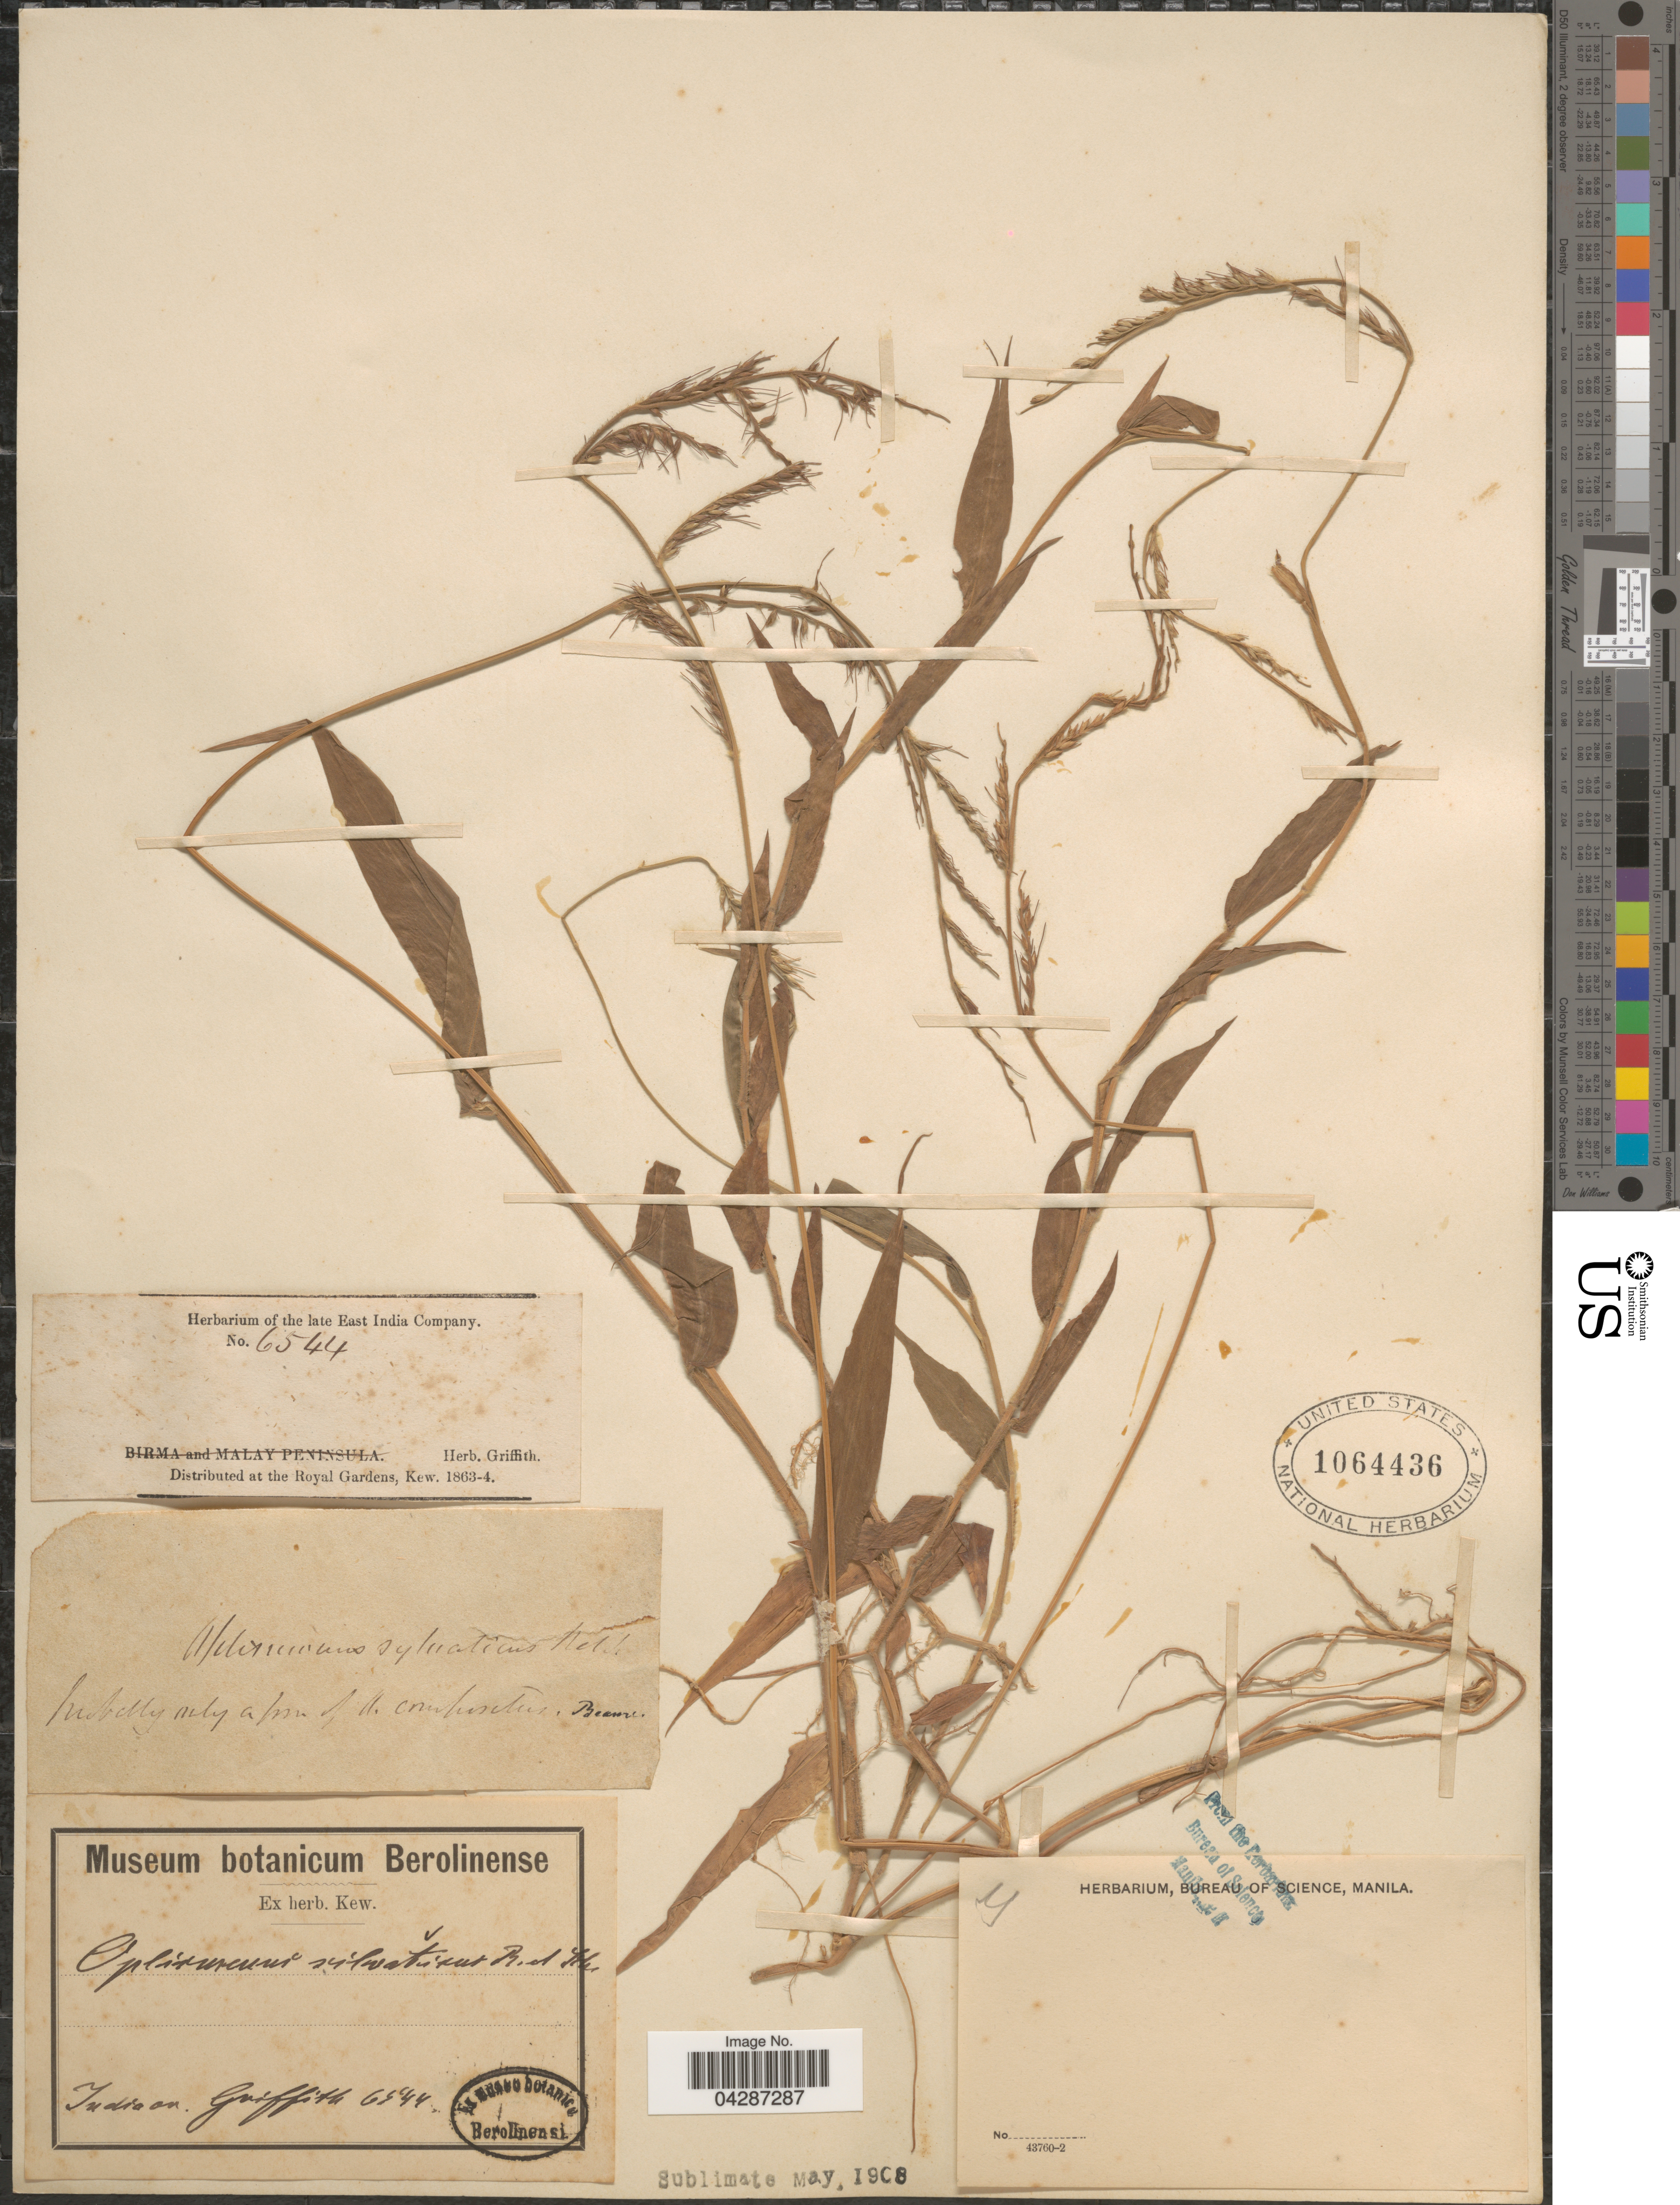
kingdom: Plantae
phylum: Tracheophyta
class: Liliopsida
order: Poales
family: Poaceae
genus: Oplismenus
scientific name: Oplismenus compositus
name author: (L.) P. Beauv.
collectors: -. Griffith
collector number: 6544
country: India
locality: India or.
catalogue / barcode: US 1064436